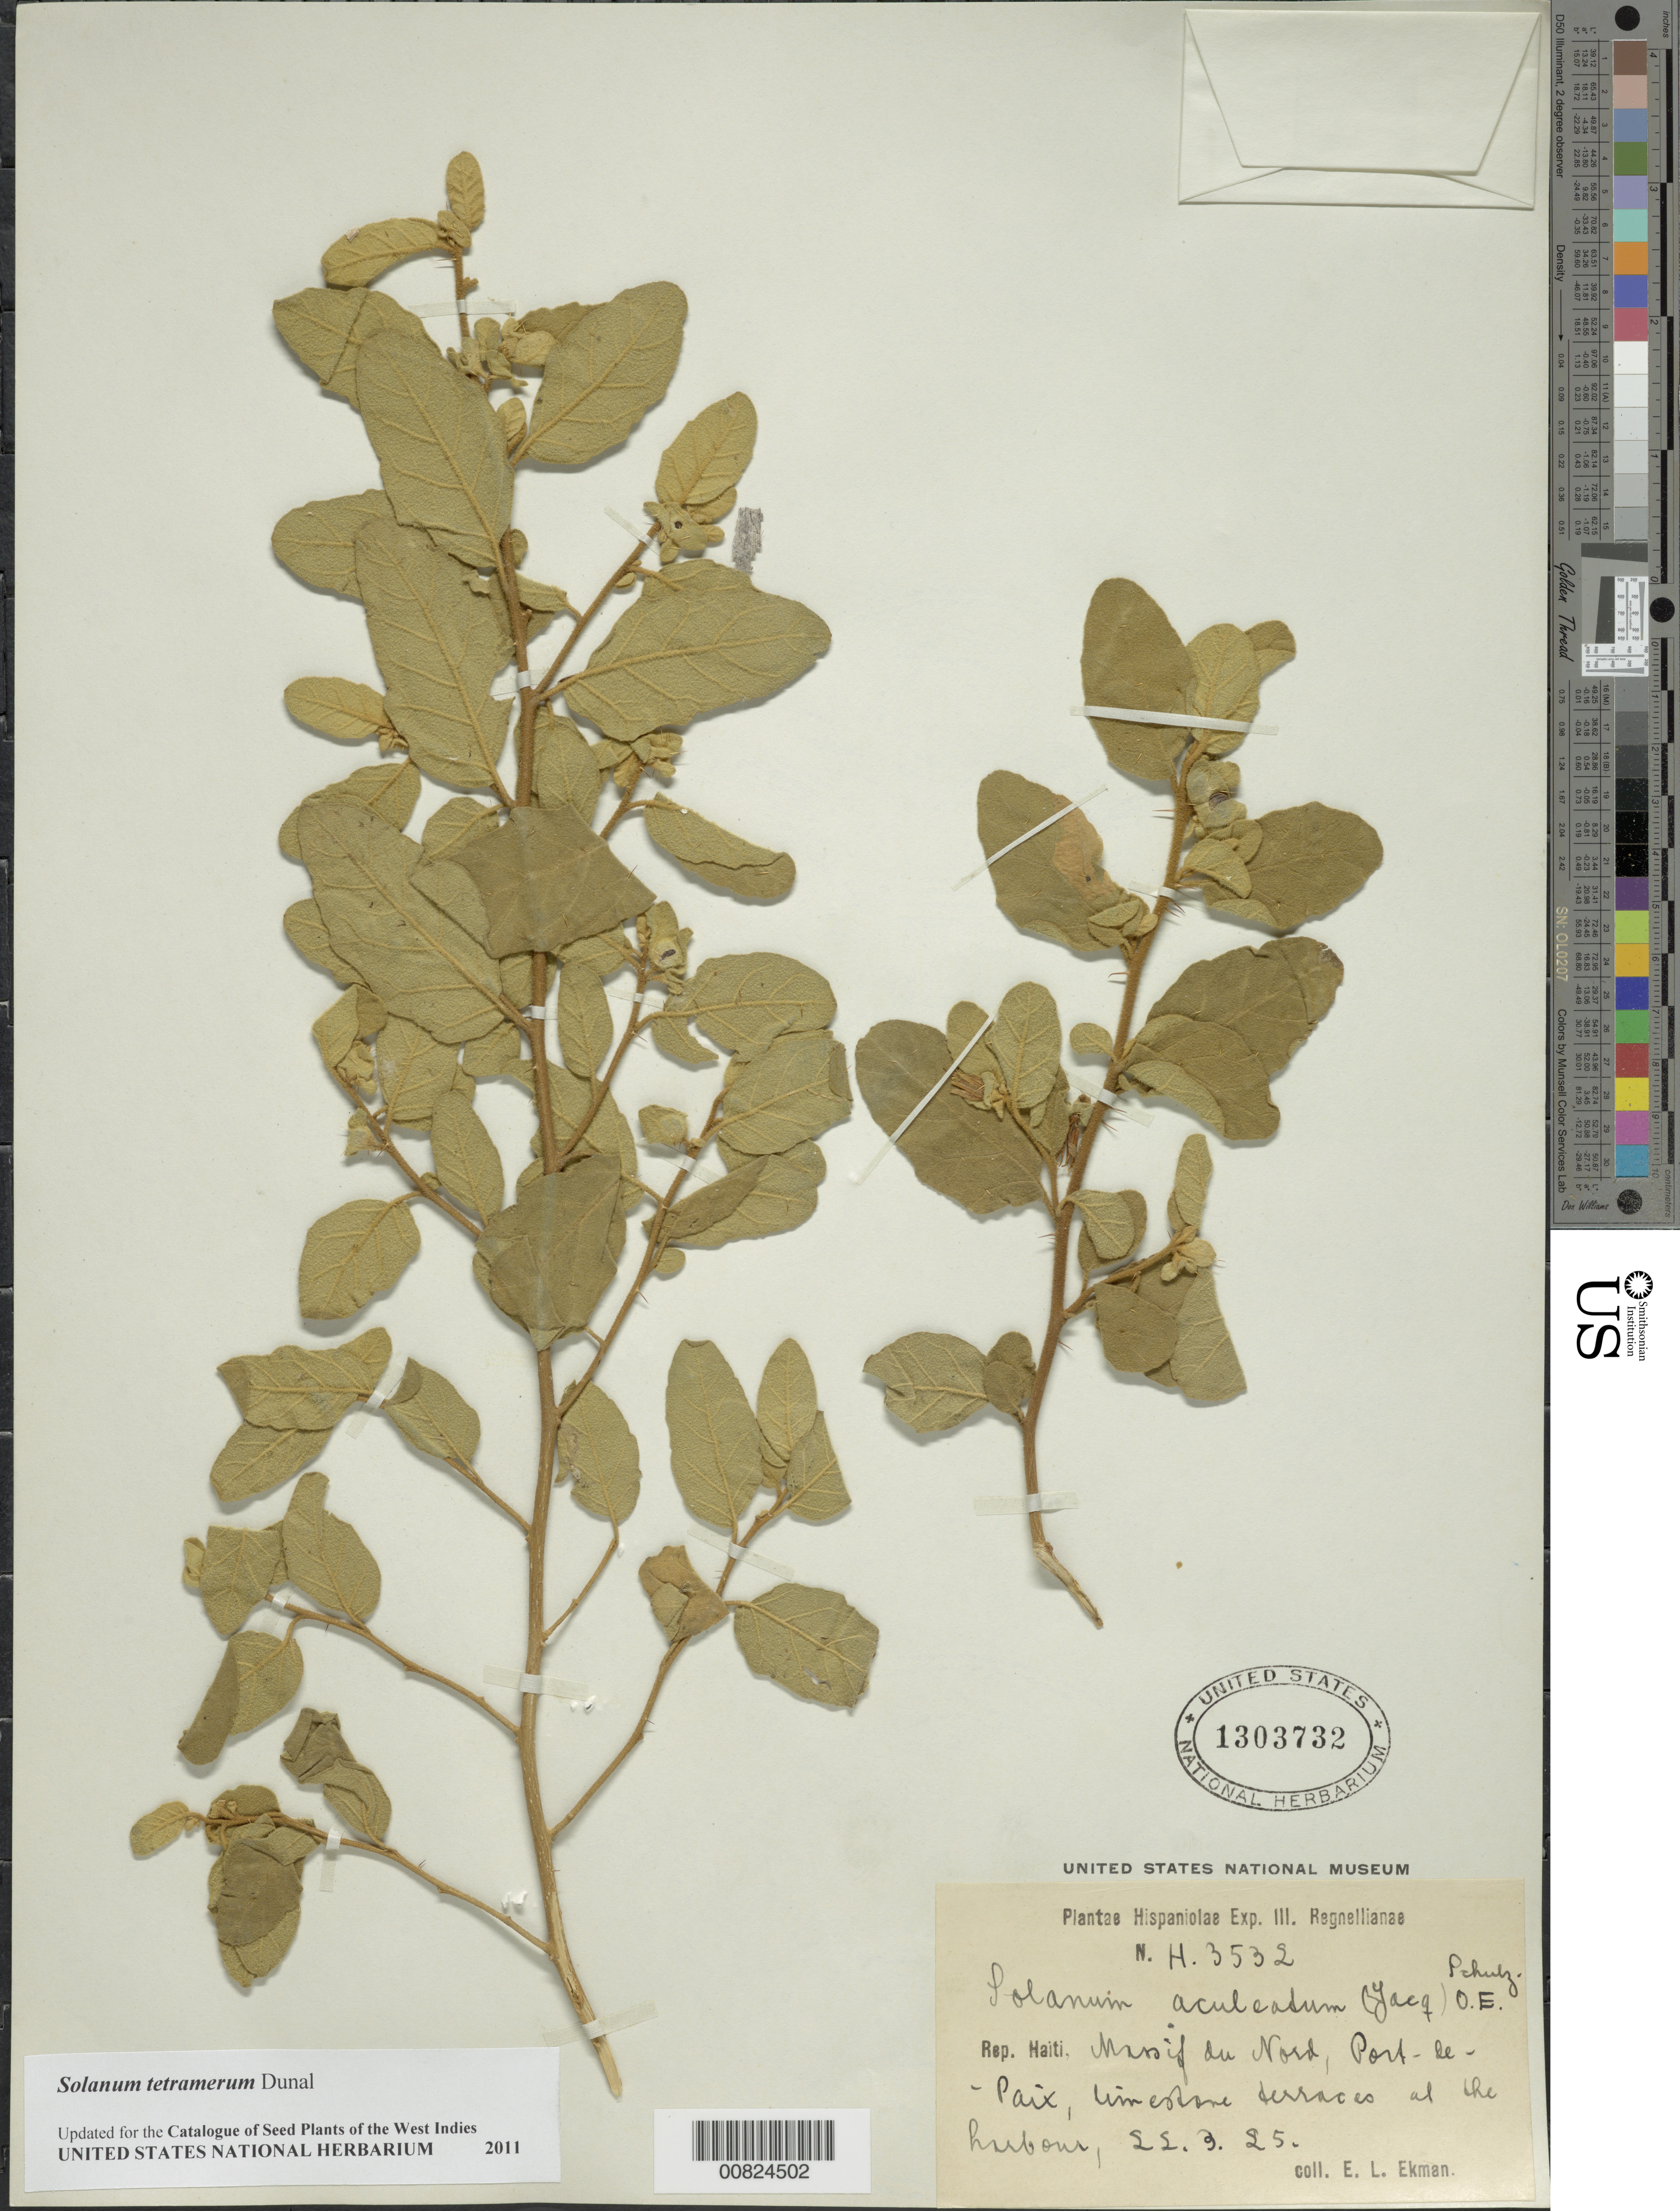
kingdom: Plantae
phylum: Tracheophyta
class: Magnoliopsida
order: Solanales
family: Solanaceae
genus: Solanum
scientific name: Solanum aquartia var. aquartia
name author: Dunal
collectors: E. L. Ekman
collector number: H 3532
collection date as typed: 22 Mar 1925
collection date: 1925-03-22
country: Haiti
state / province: Nord-Ouest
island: Hispaniola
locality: Massif du Nord, Port de Paix, at the harbor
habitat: Limestone terraces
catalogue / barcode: US 1303732